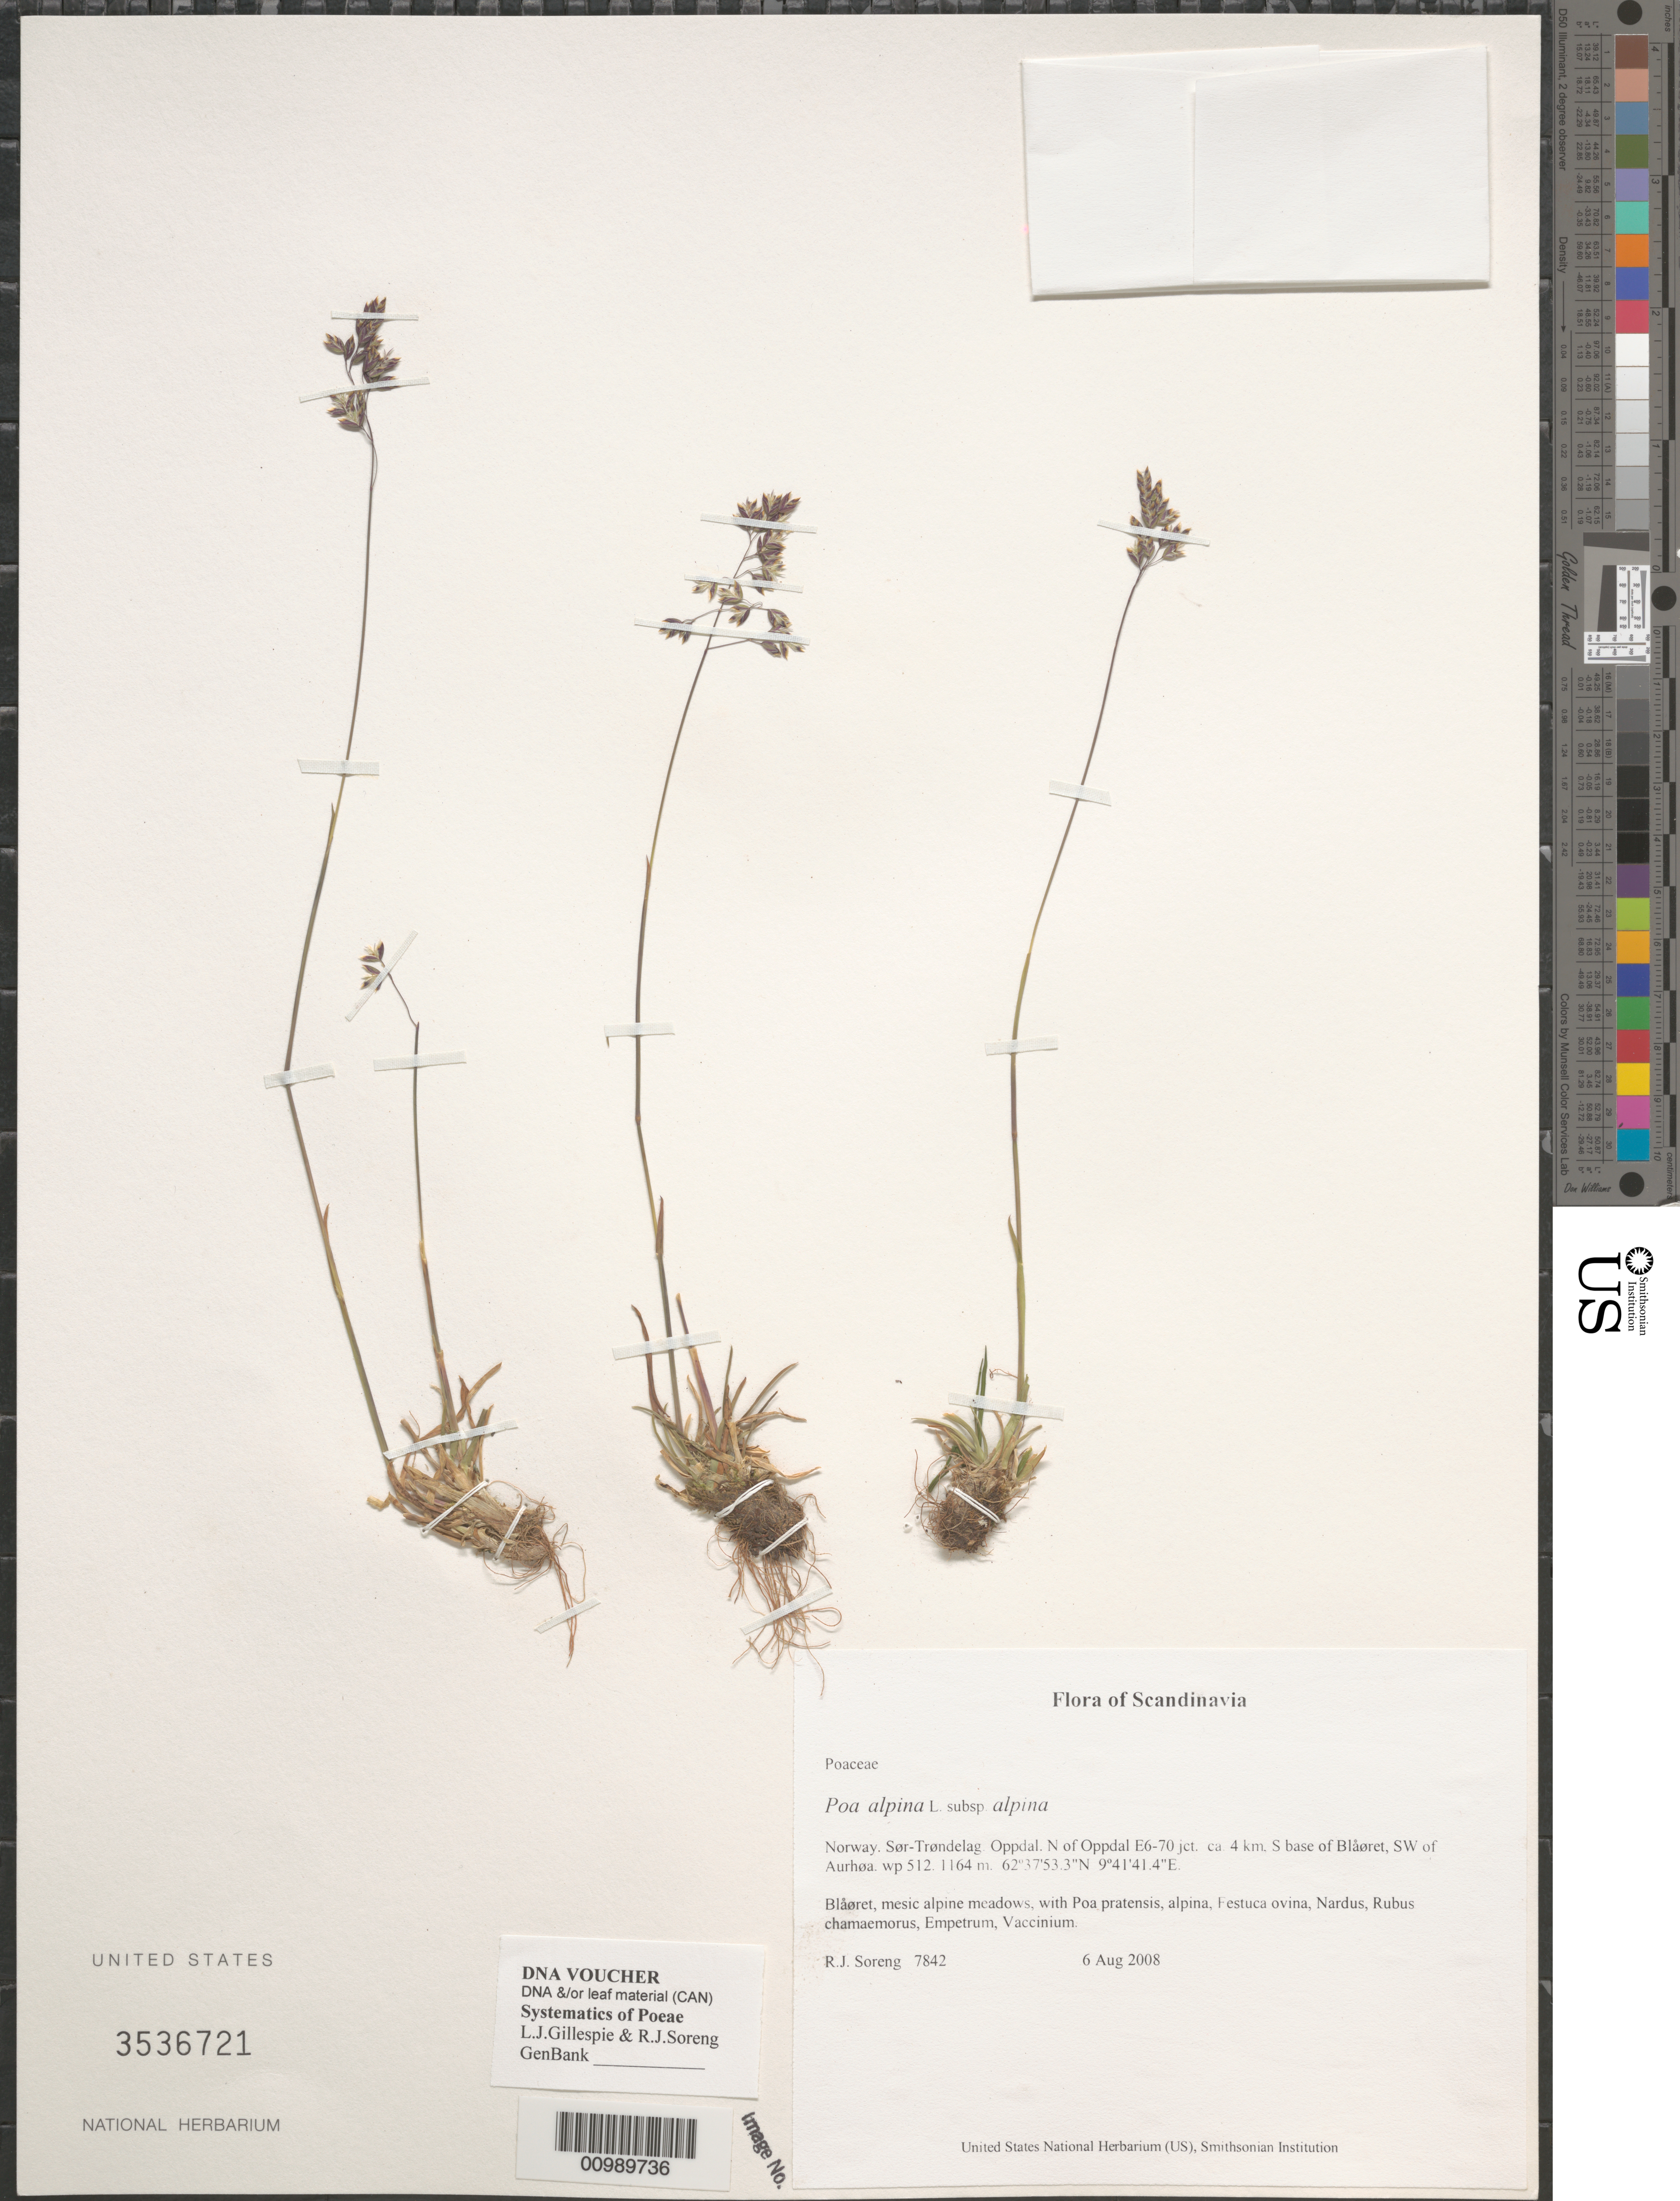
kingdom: Plantae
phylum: Tracheophyta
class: Liliopsida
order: Poales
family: Poaceae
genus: Poa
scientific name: Poa alpina subsp. alpina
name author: L.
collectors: R. J. Soreng & N. L. Soreng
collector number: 7842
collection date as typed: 06 Aug 2008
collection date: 2008-08-06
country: Norway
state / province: Trøndelag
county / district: Oppdal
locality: N of Oppdal E6-70 jct. ca. 4 km, S base of Blåøret, SW of Aurhøa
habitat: Blåøret, mesic alpine meadows, with Poa pratensis, alpina, Festuca ovina, Nardus, Rubus chamaemorus, Empetrum, Vaccinium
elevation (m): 1164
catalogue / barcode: US 3536721